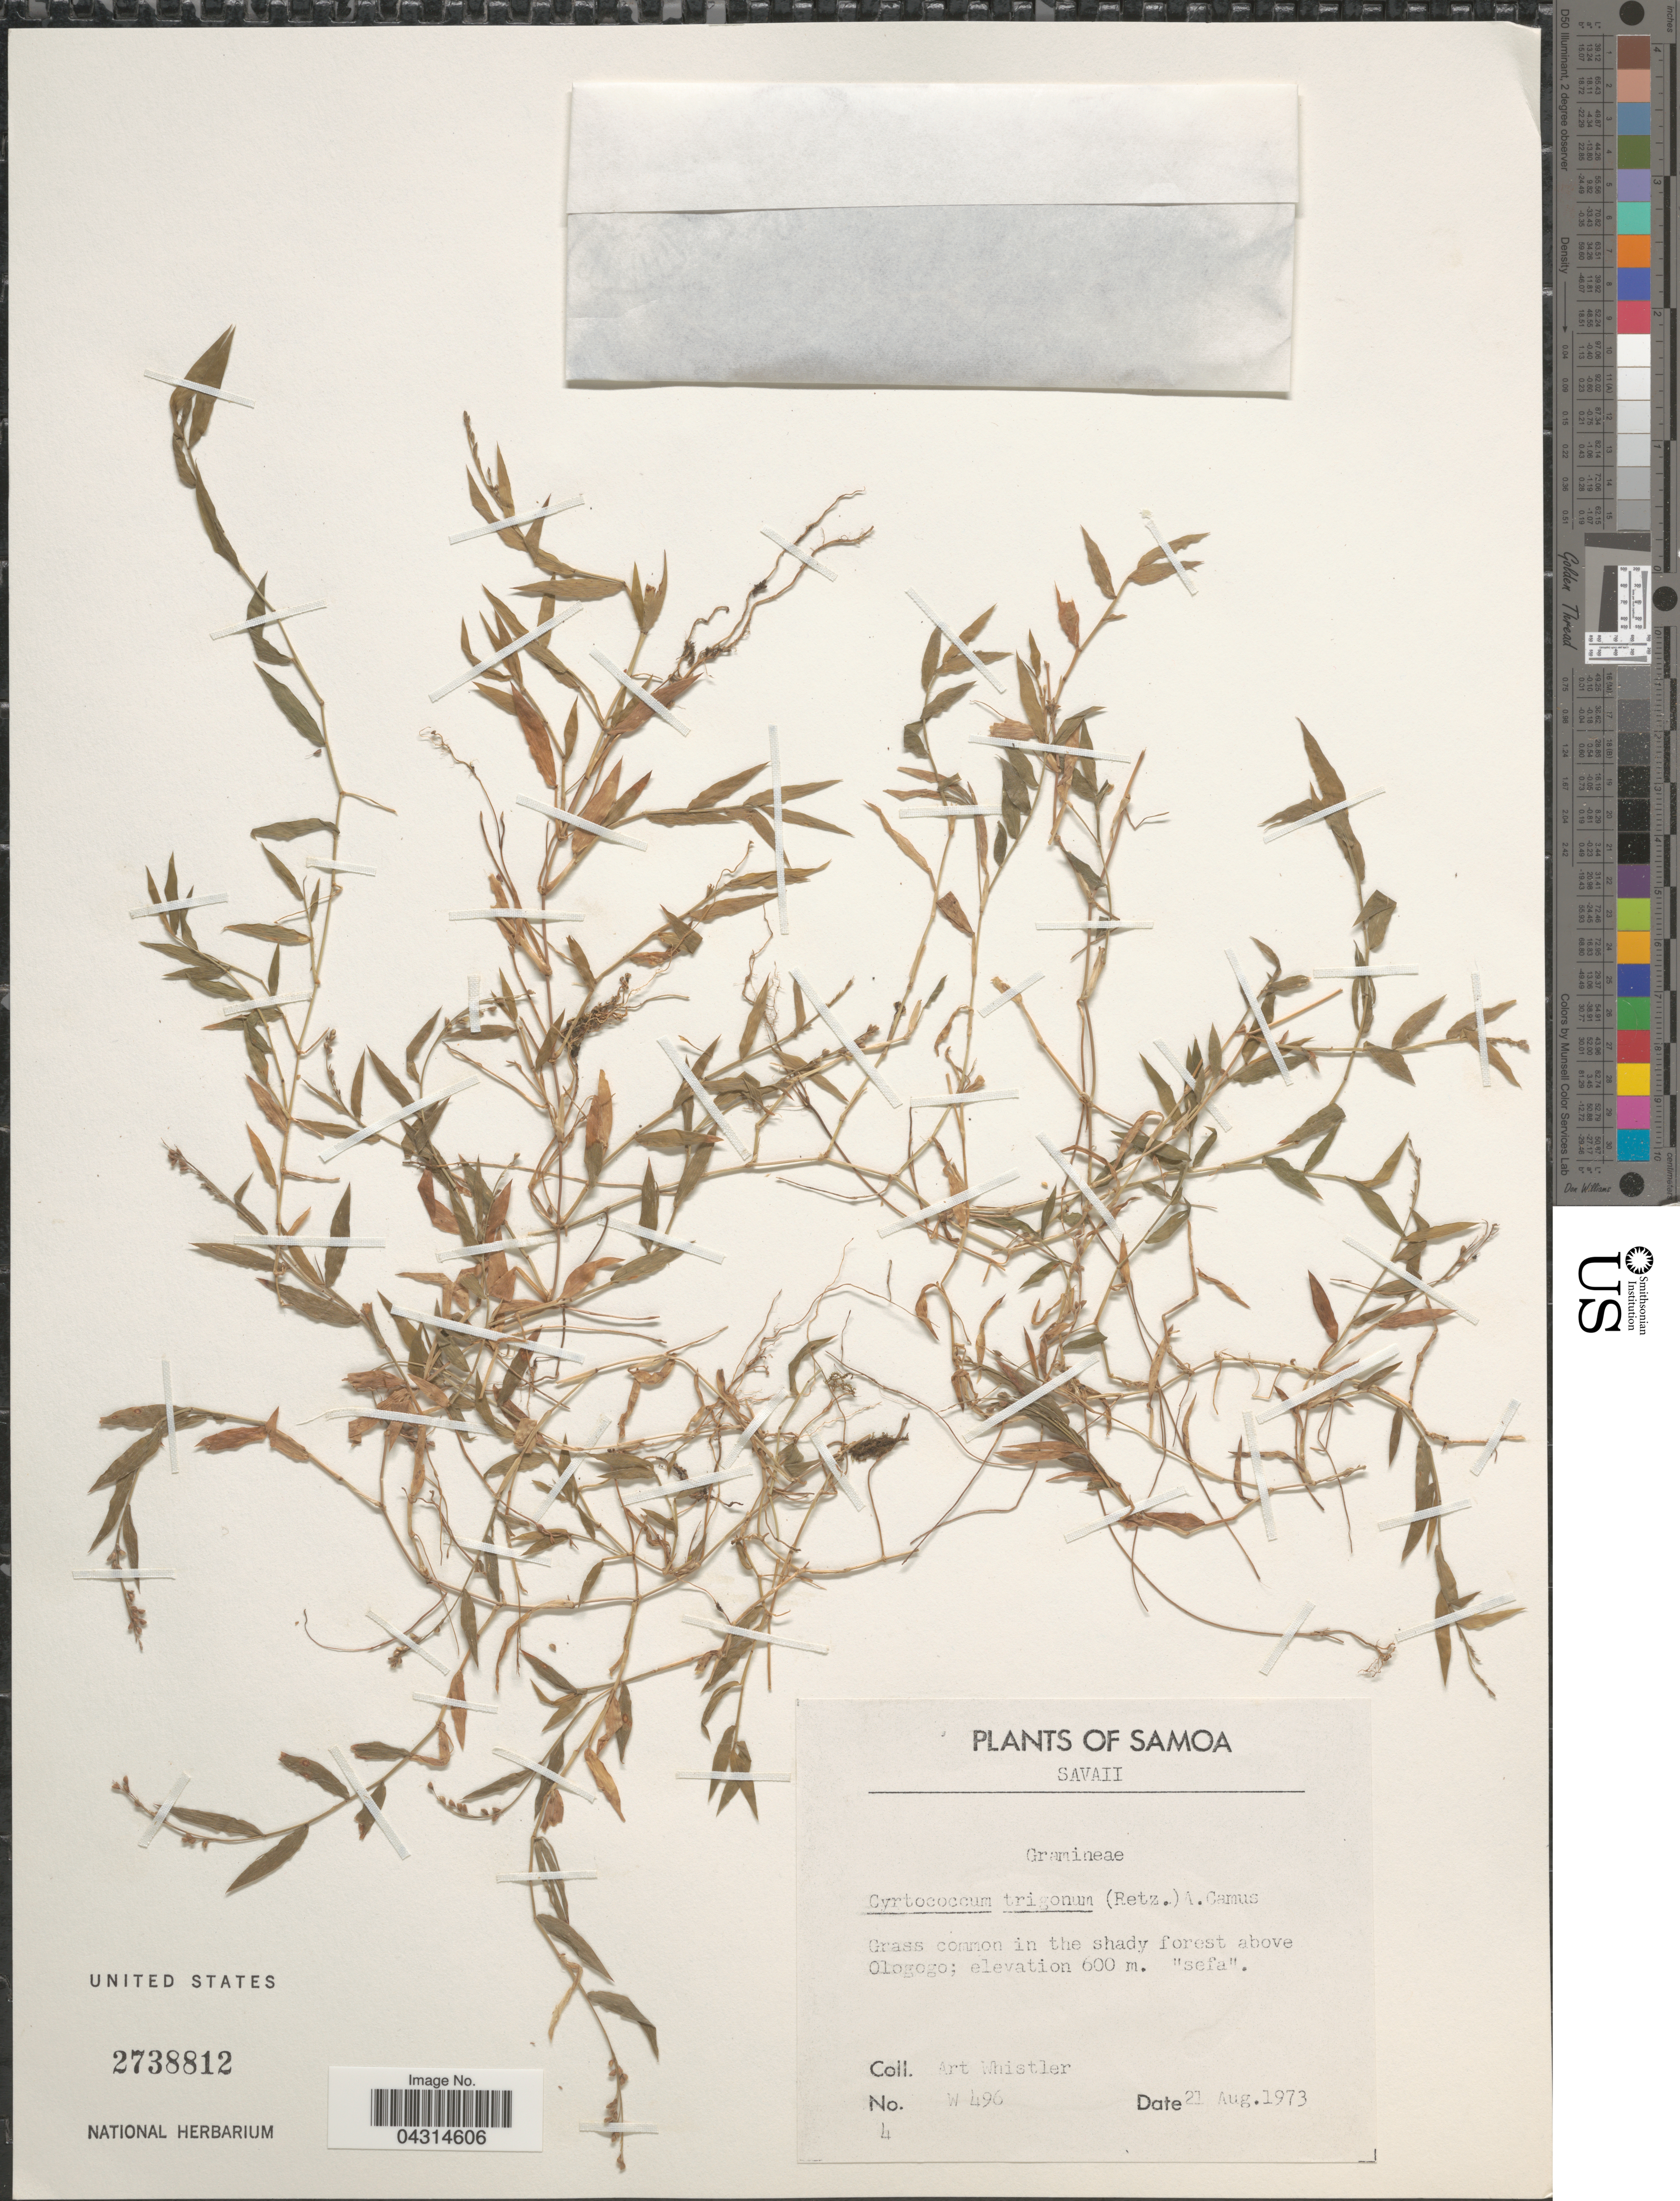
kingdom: Plantae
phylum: Tracheophyta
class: Liliopsida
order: Poales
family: Poaceae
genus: Cyrtococcum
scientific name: Cyrtococcum trigonum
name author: (Retz.) A. Camus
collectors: A. Whistler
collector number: W496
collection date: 1973-08-21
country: Samoa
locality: Samoa. Savaii. Grass common in the shady forest above Ologogo.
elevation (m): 600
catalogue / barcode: US 2738812